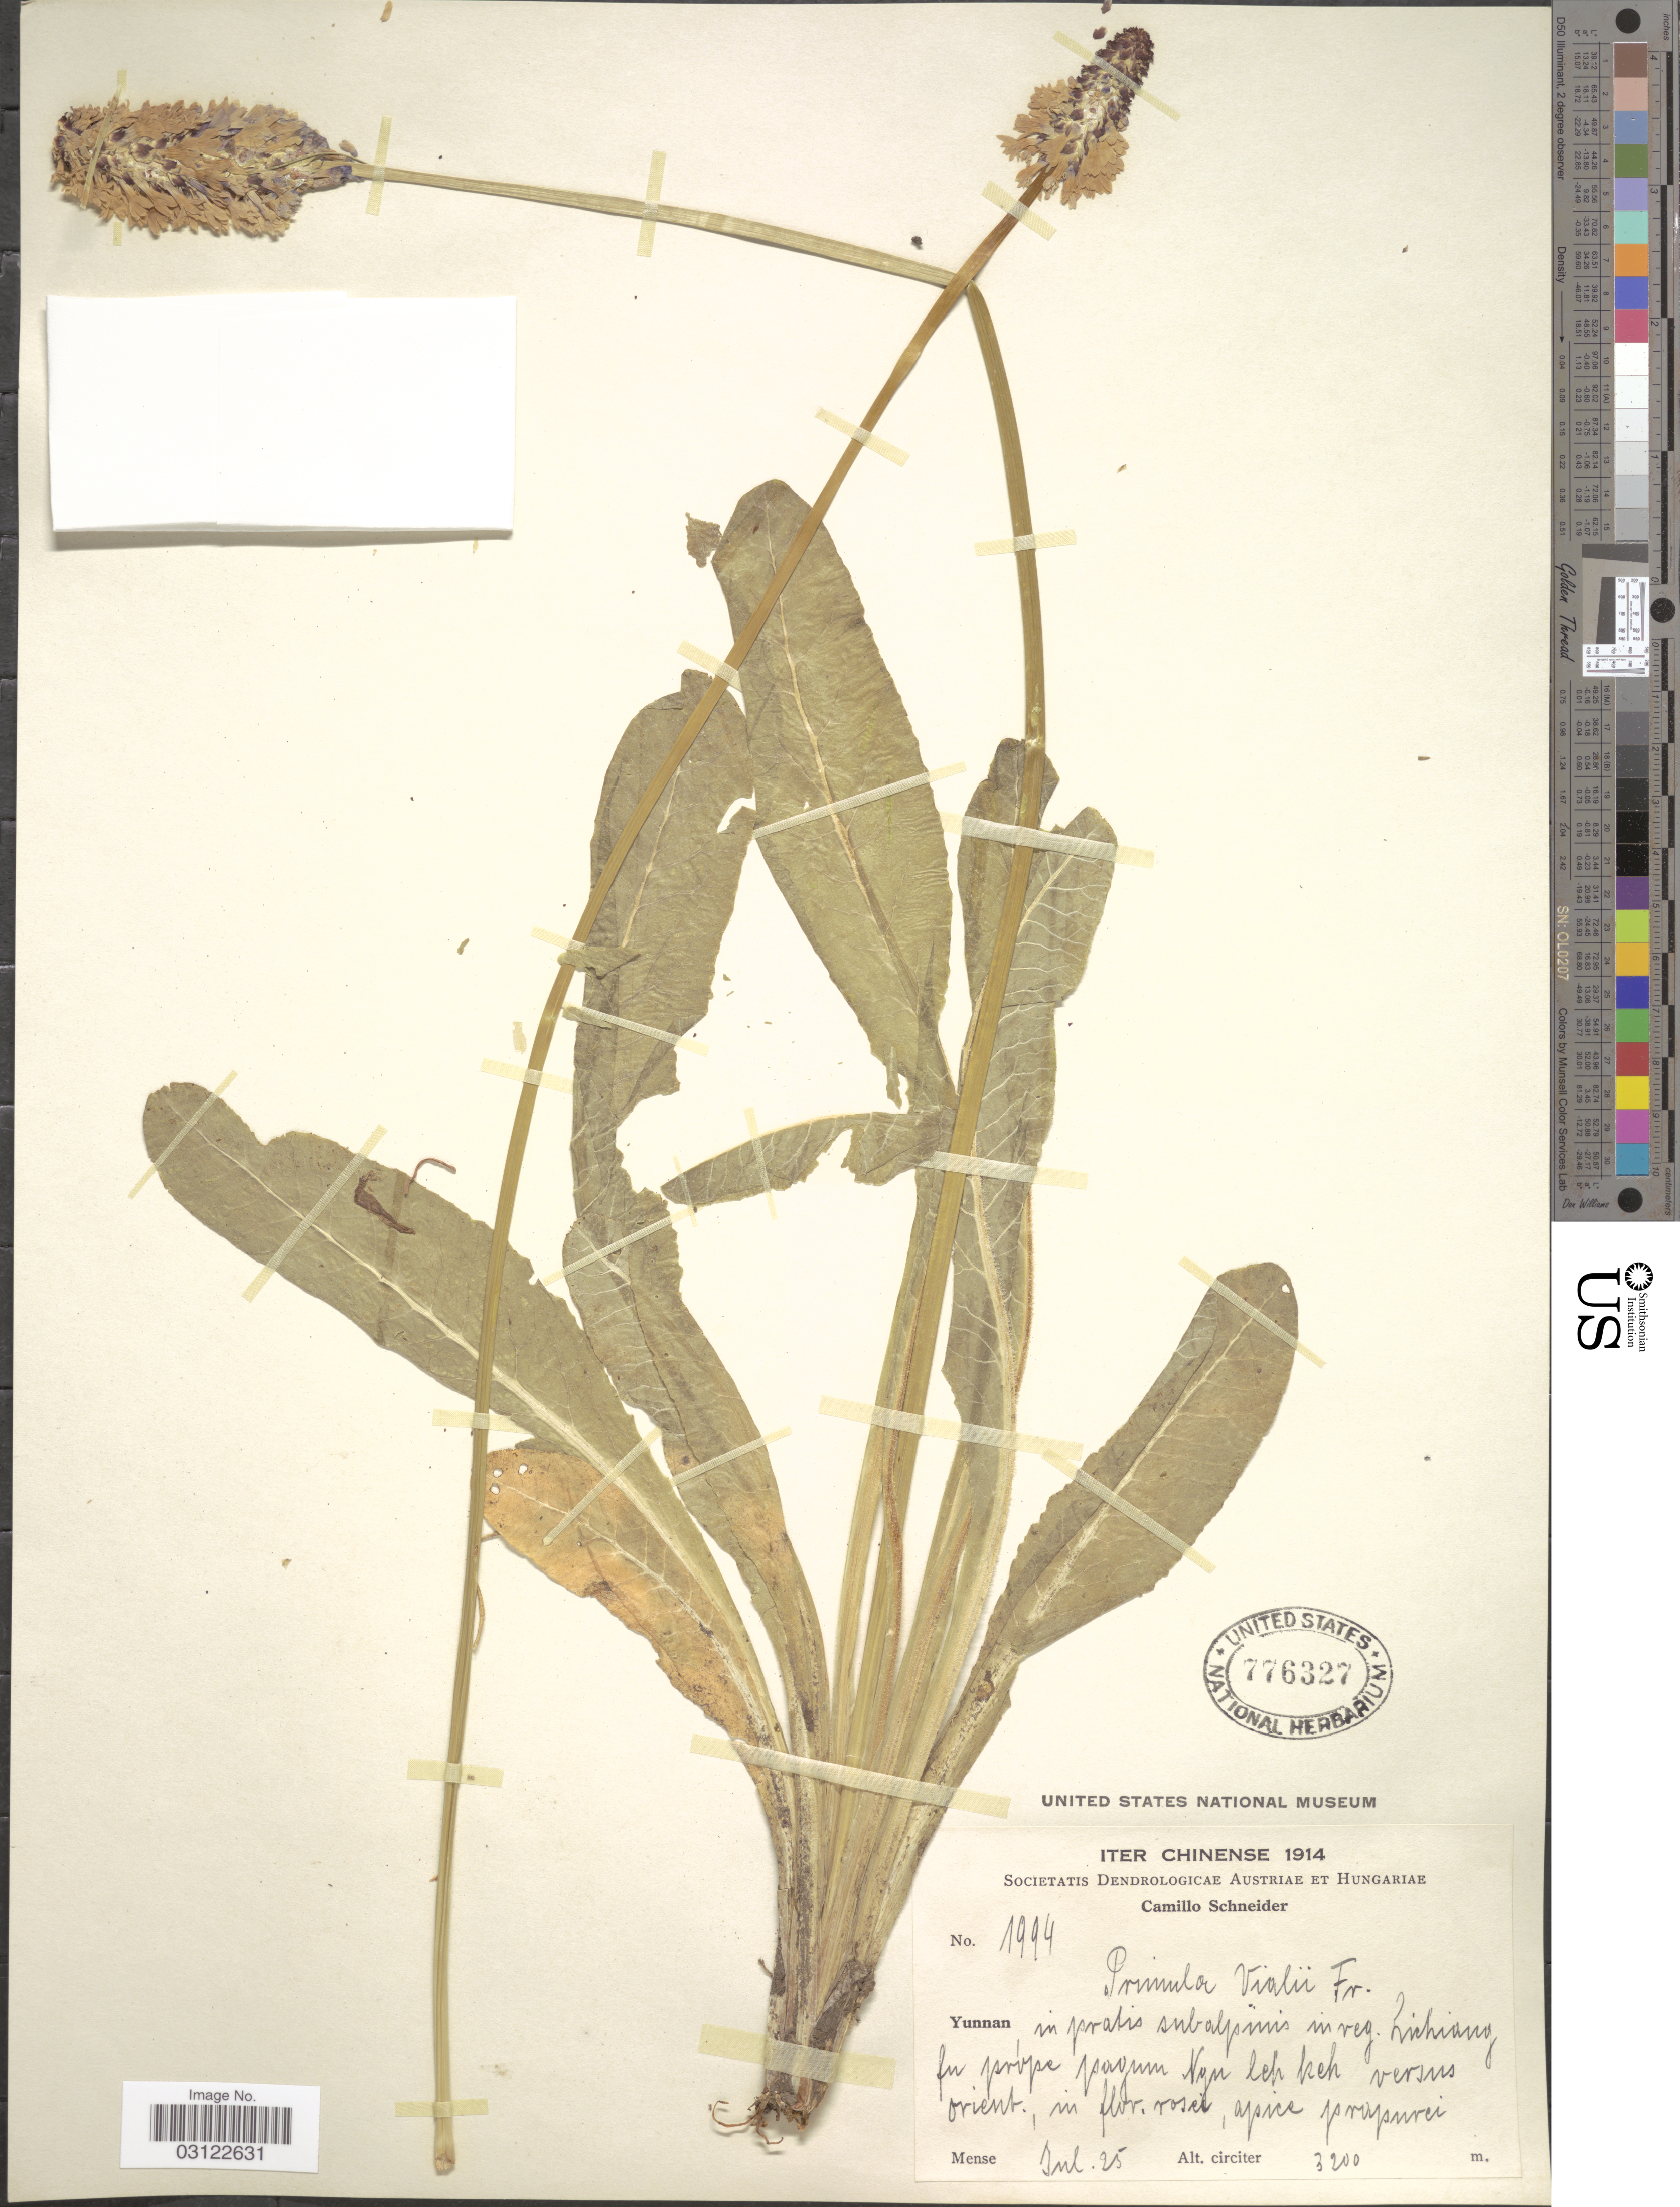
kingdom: Plantae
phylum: Tracheophyta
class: Magnoliopsida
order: Ericales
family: Primulaceae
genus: Primula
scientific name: Primula vialii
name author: Delavay ex Franch.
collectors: C. K. Schneider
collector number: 1994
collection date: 1914-07-25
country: China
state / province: Yunnan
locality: In pratis subalpinis in reg. Lichiang in própe pagum Nyn lep keh versus orient. [interpreted]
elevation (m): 3200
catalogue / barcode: US 776327